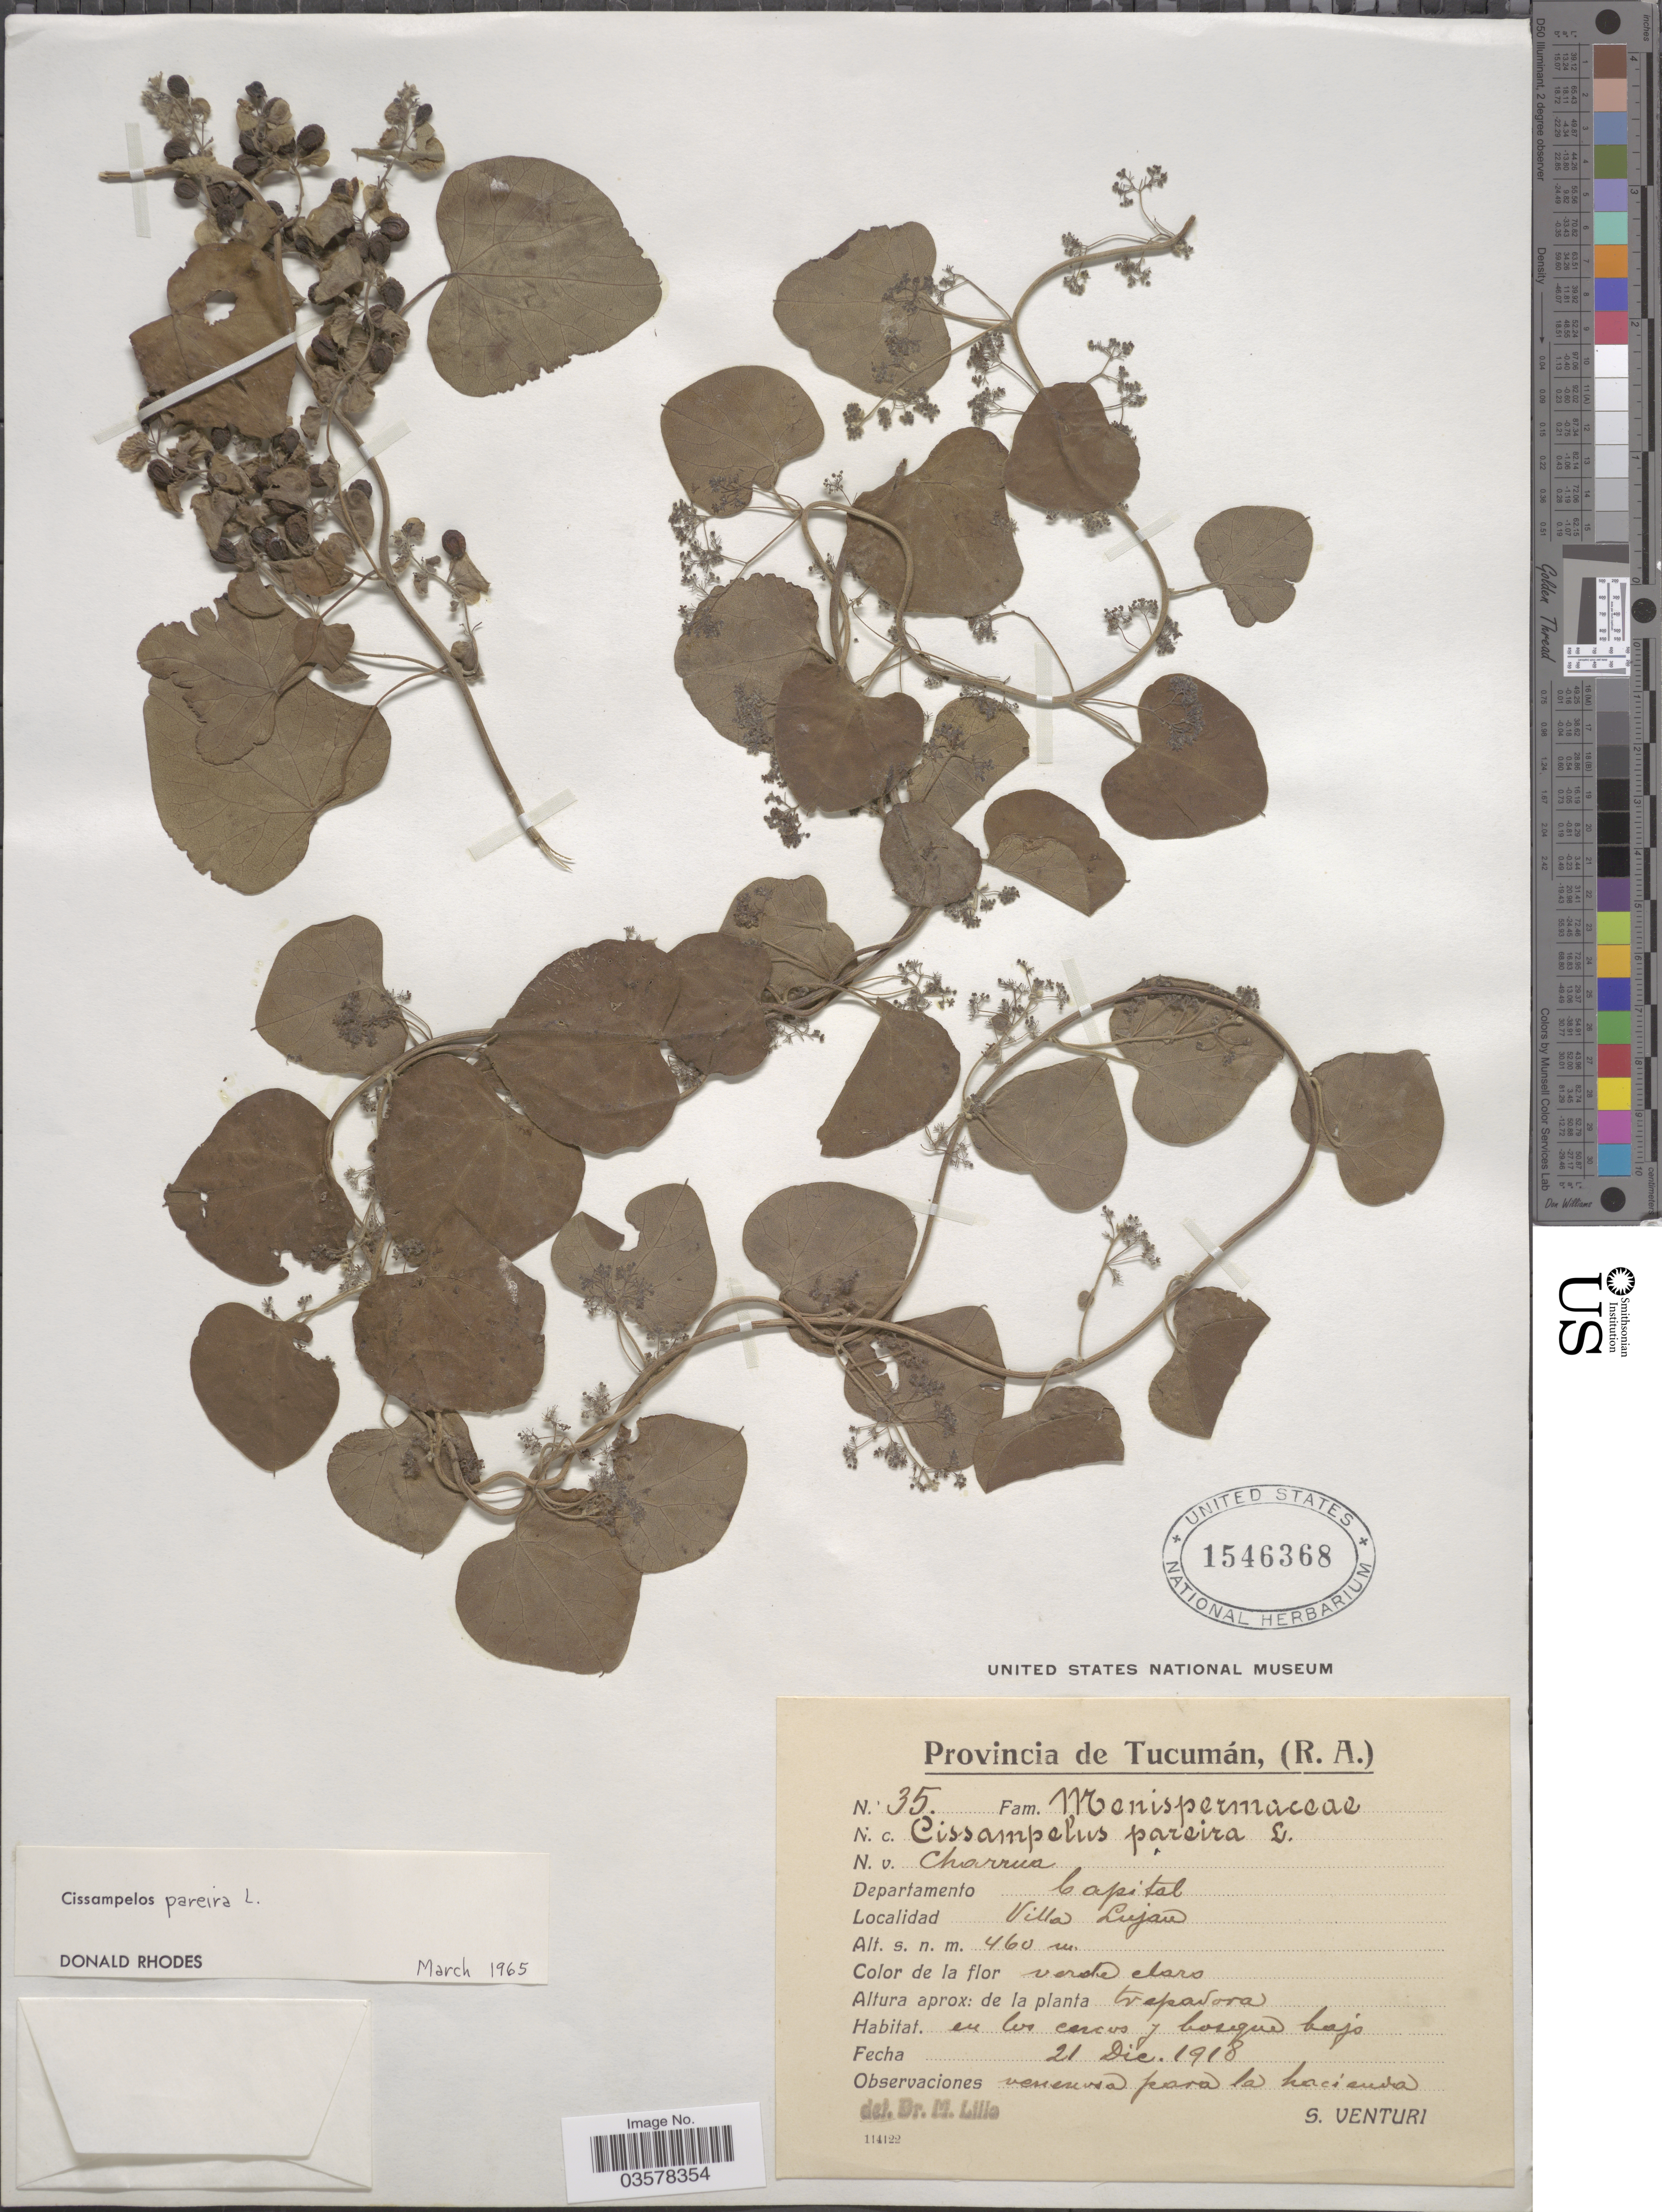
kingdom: Plantae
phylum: Tracheophyta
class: Magnoliopsida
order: Ranunculales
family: Menispermaceae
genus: Cissampelos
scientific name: Cissampelos pareira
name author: L.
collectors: S. Venturi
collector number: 35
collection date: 1918-12-21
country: Argentina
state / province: Tucuman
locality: Departamento Capital. Villa Lujan.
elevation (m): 460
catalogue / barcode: US 1546368